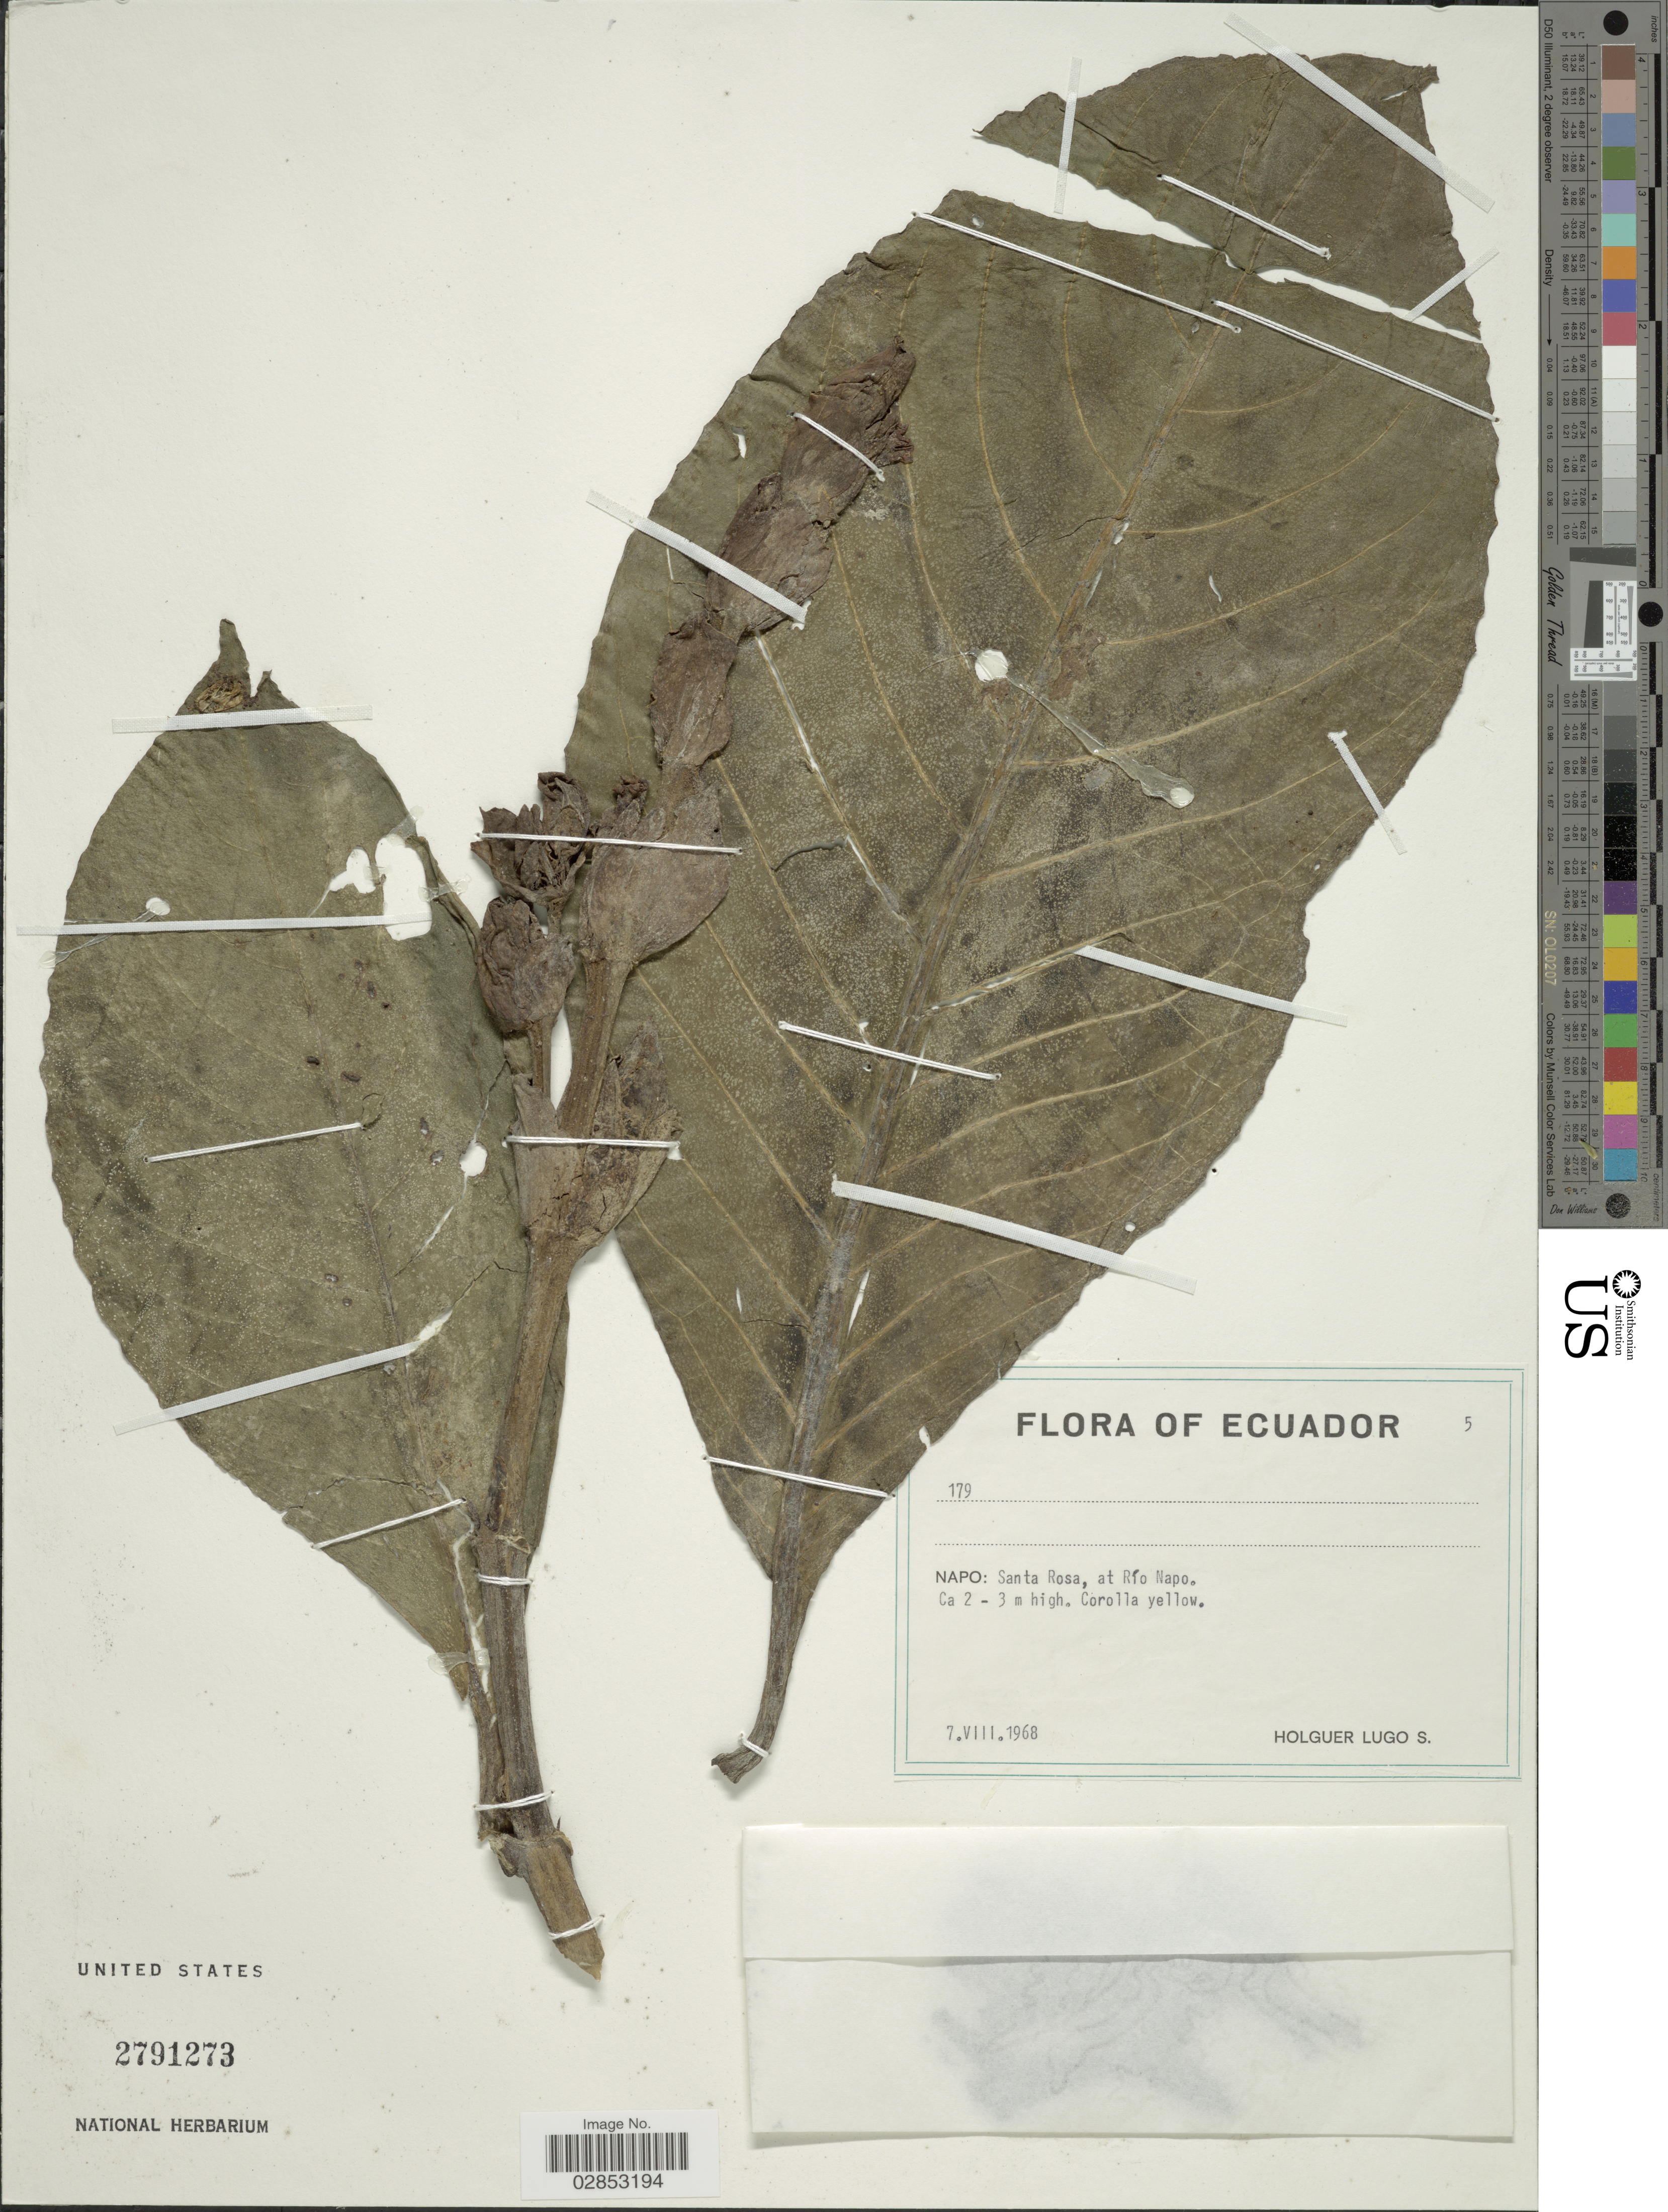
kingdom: Plantae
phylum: Tracheophyta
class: Magnoliopsida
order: Lamiales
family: Acanthaceae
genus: Sanchezia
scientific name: Sanchezia oblonga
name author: Ruiz & Pav.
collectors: H. Lugo S.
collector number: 179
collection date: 1968-08-07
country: Ecuador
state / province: Napo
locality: Napo: Santa Rosa, at Río Napo.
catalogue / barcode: US 2791273